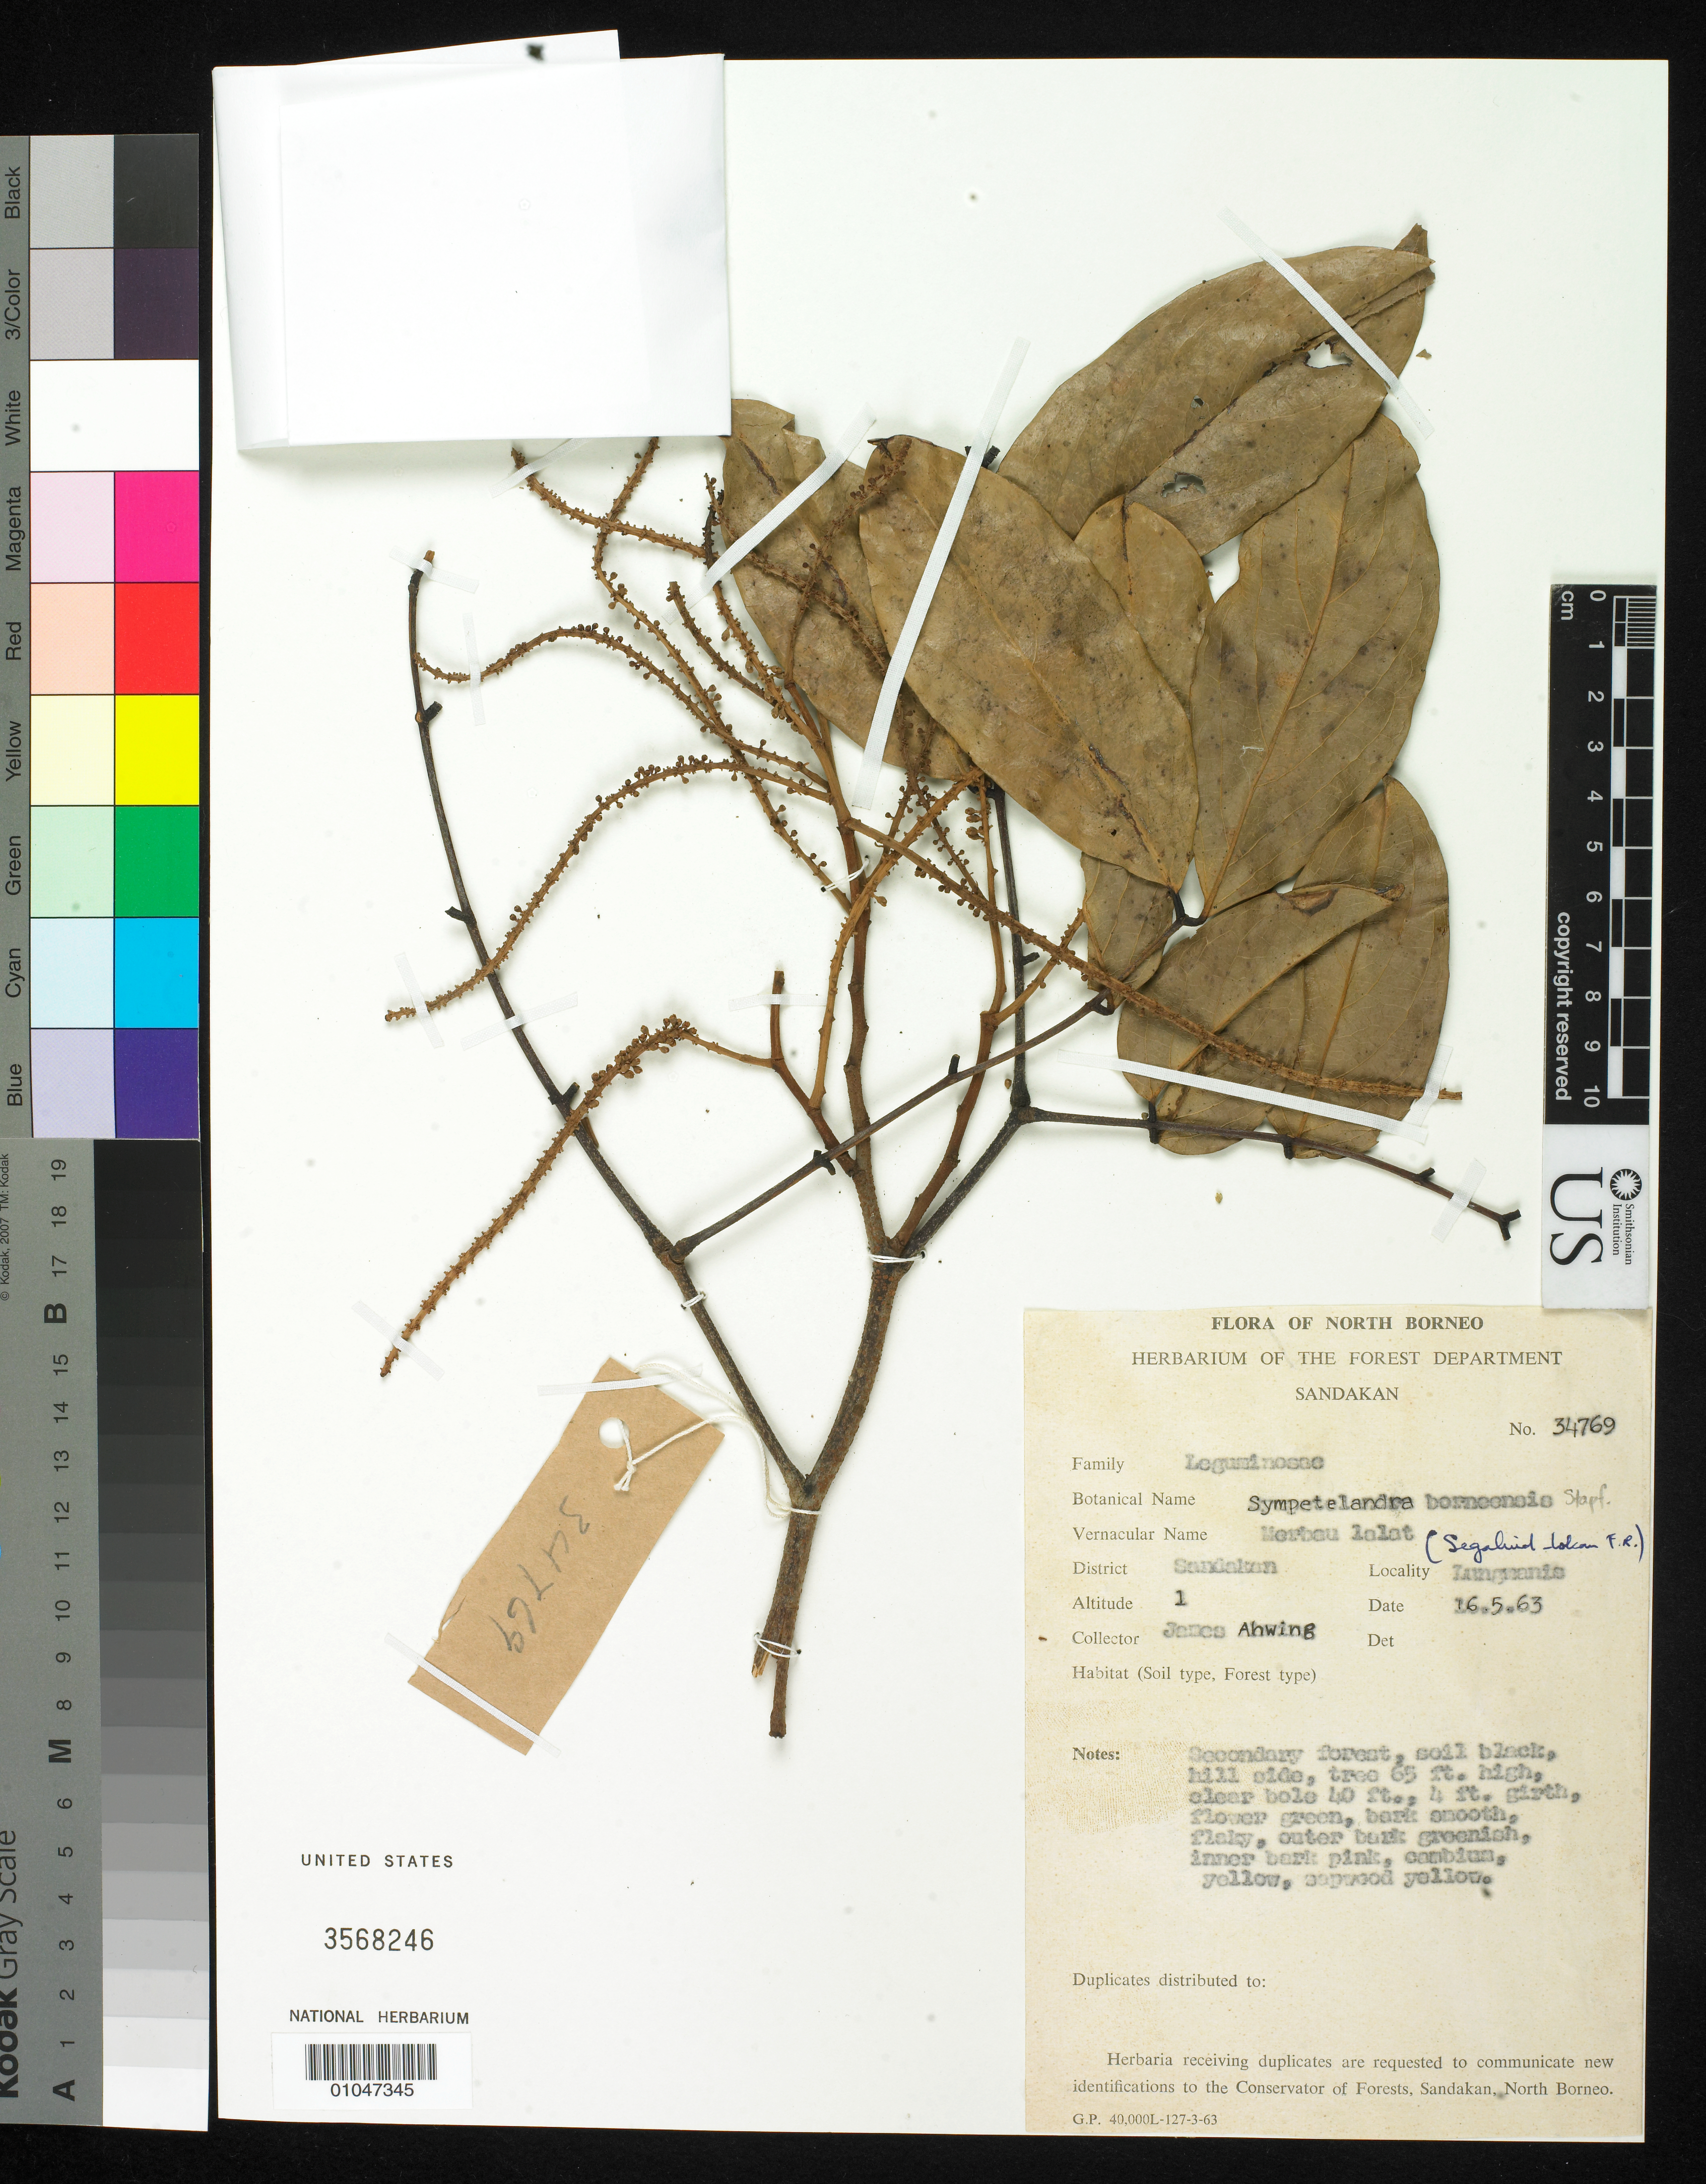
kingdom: Plantae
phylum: Tracheophyta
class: Magnoliopsida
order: Fabales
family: Fabaceae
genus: Sympetalandra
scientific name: Sympetalandra borneensis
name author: Stapf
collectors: J. Ahwing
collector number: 34769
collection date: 1963-05-16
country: Malaysia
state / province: Sabah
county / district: Sandakan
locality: Lunguanis or Iangnanis (sp?)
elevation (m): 1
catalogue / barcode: US 3568246